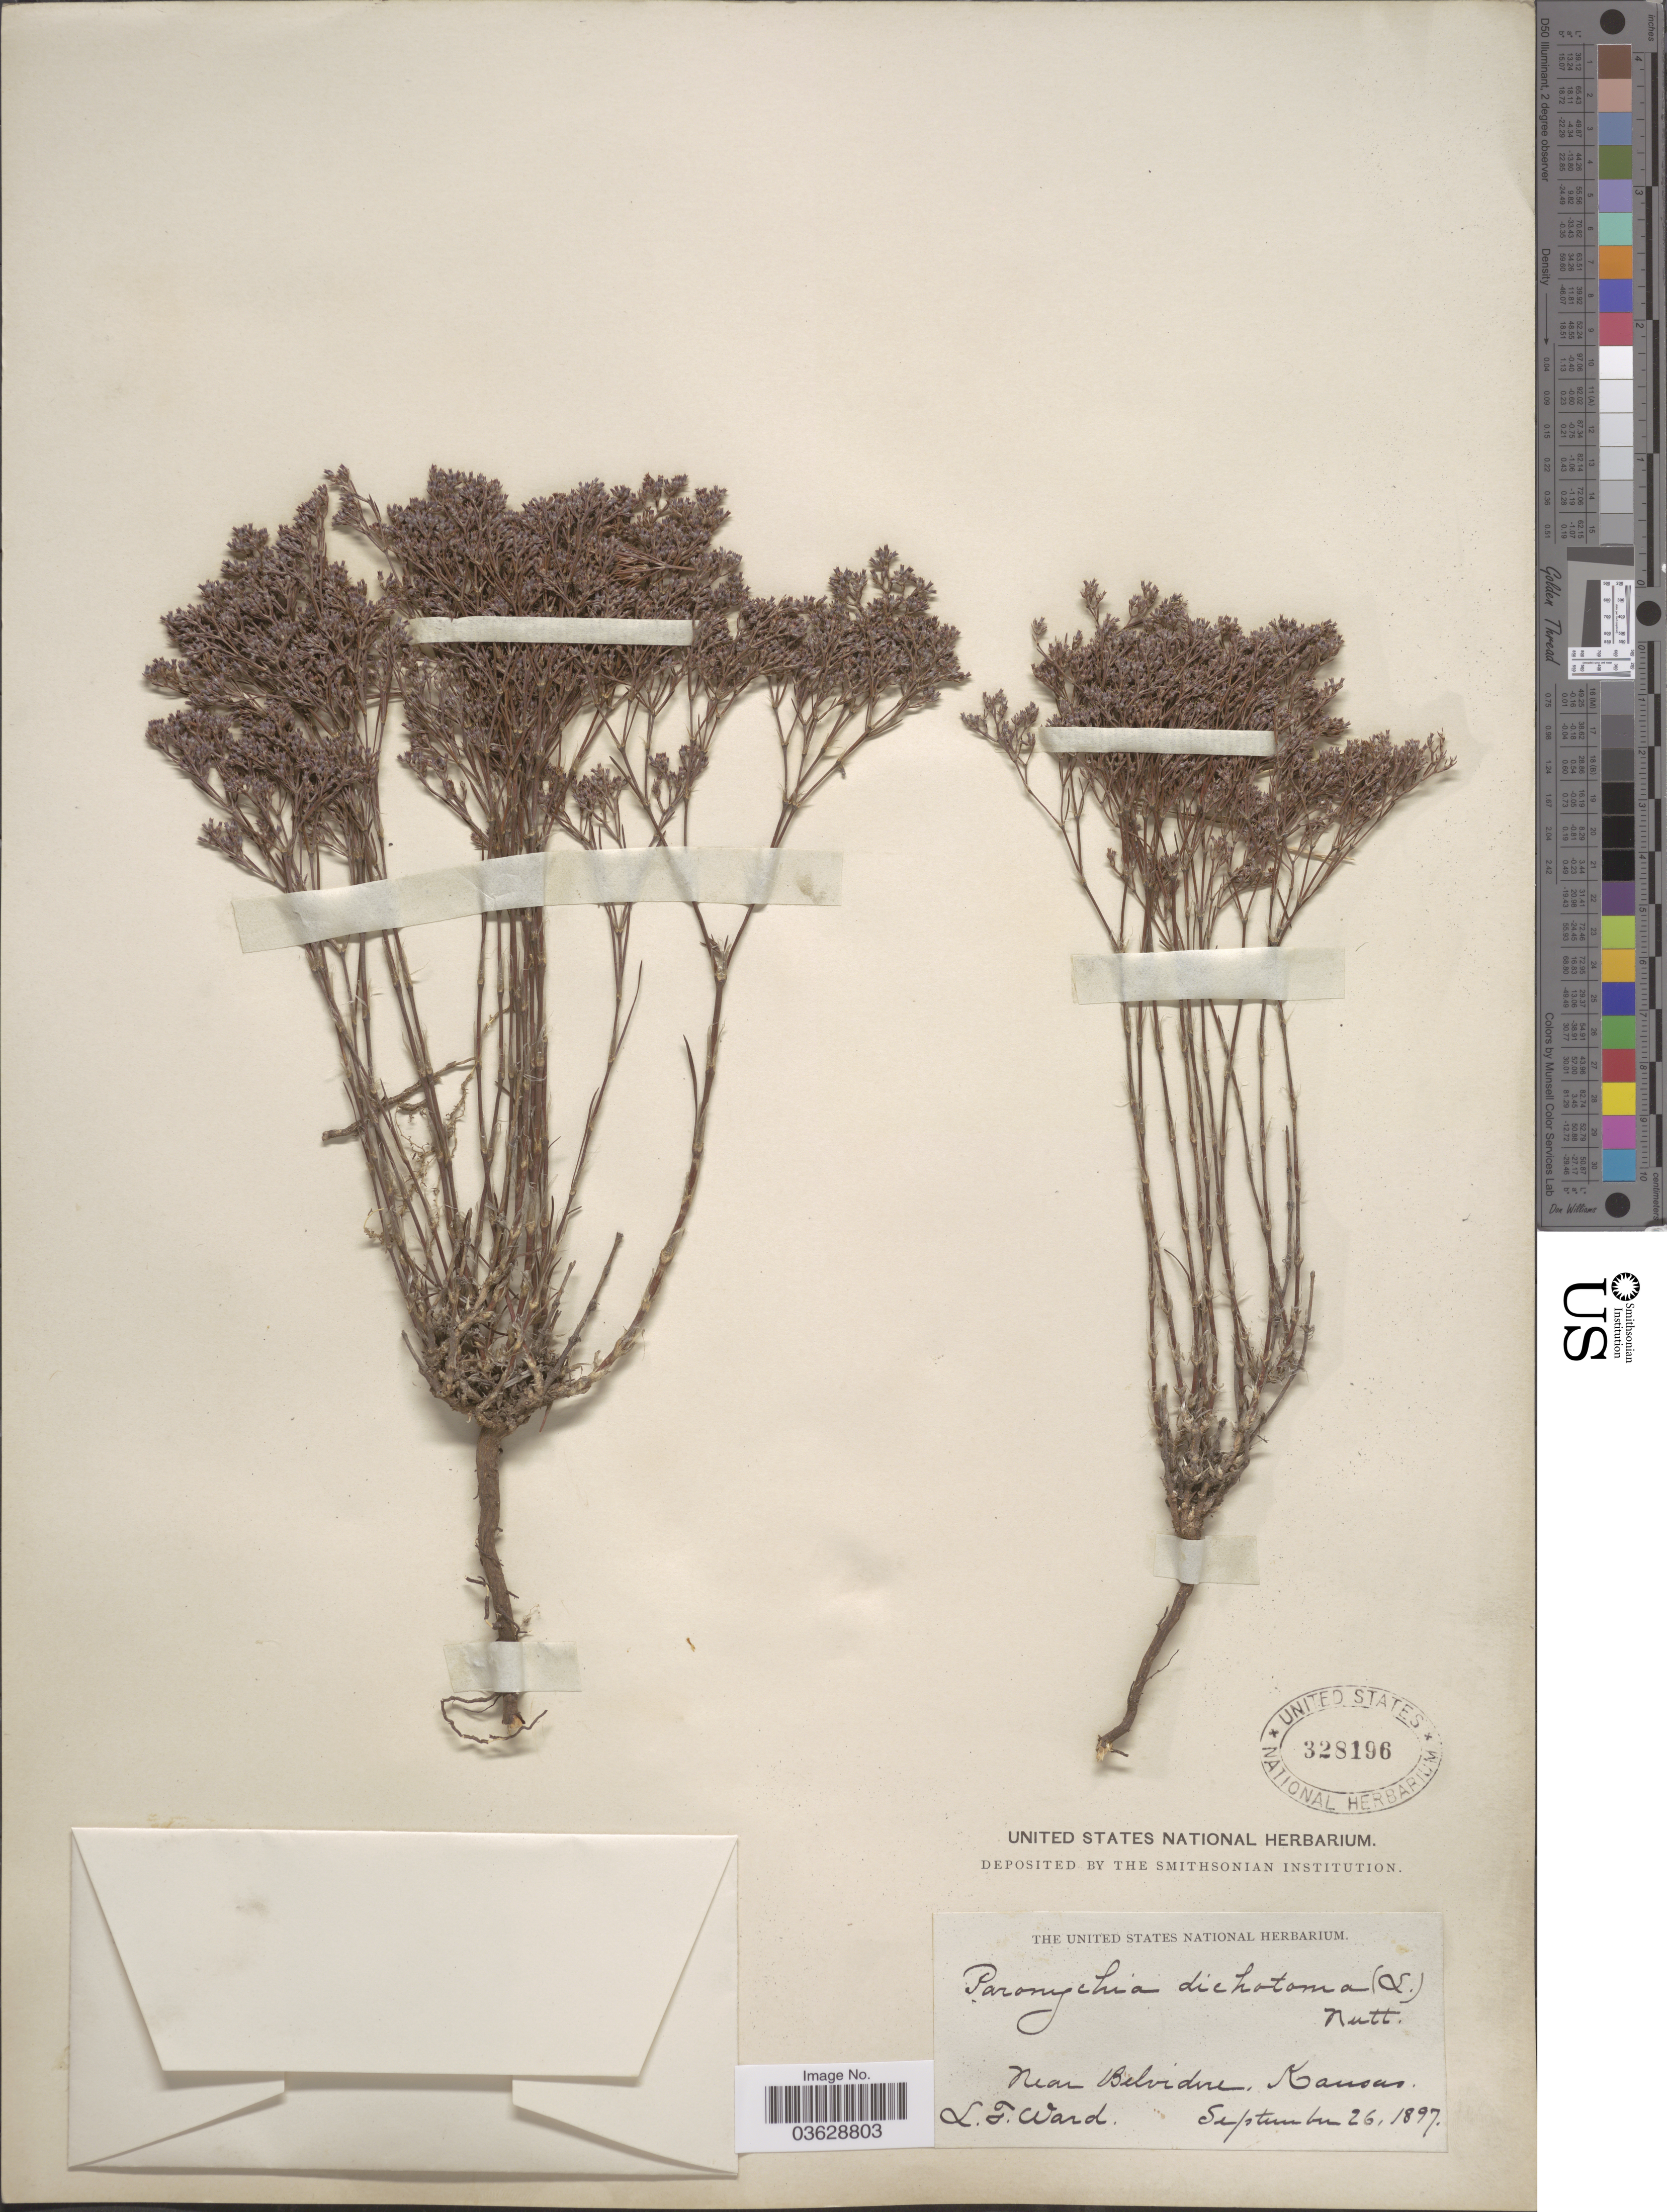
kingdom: Plantae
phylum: Tracheophyta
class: Magnoliopsida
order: Caryophyllales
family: Caryophyllaceae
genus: Paronychia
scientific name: Paronychia virginica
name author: Spreng.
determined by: Strong, Mark T., (BOT), Smithsonian Institution - National Museum of Natural History (UNITED STATES)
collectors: L. Ward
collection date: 1897-09-26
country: United States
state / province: Kansas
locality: Near Belvidere.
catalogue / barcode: US 328196